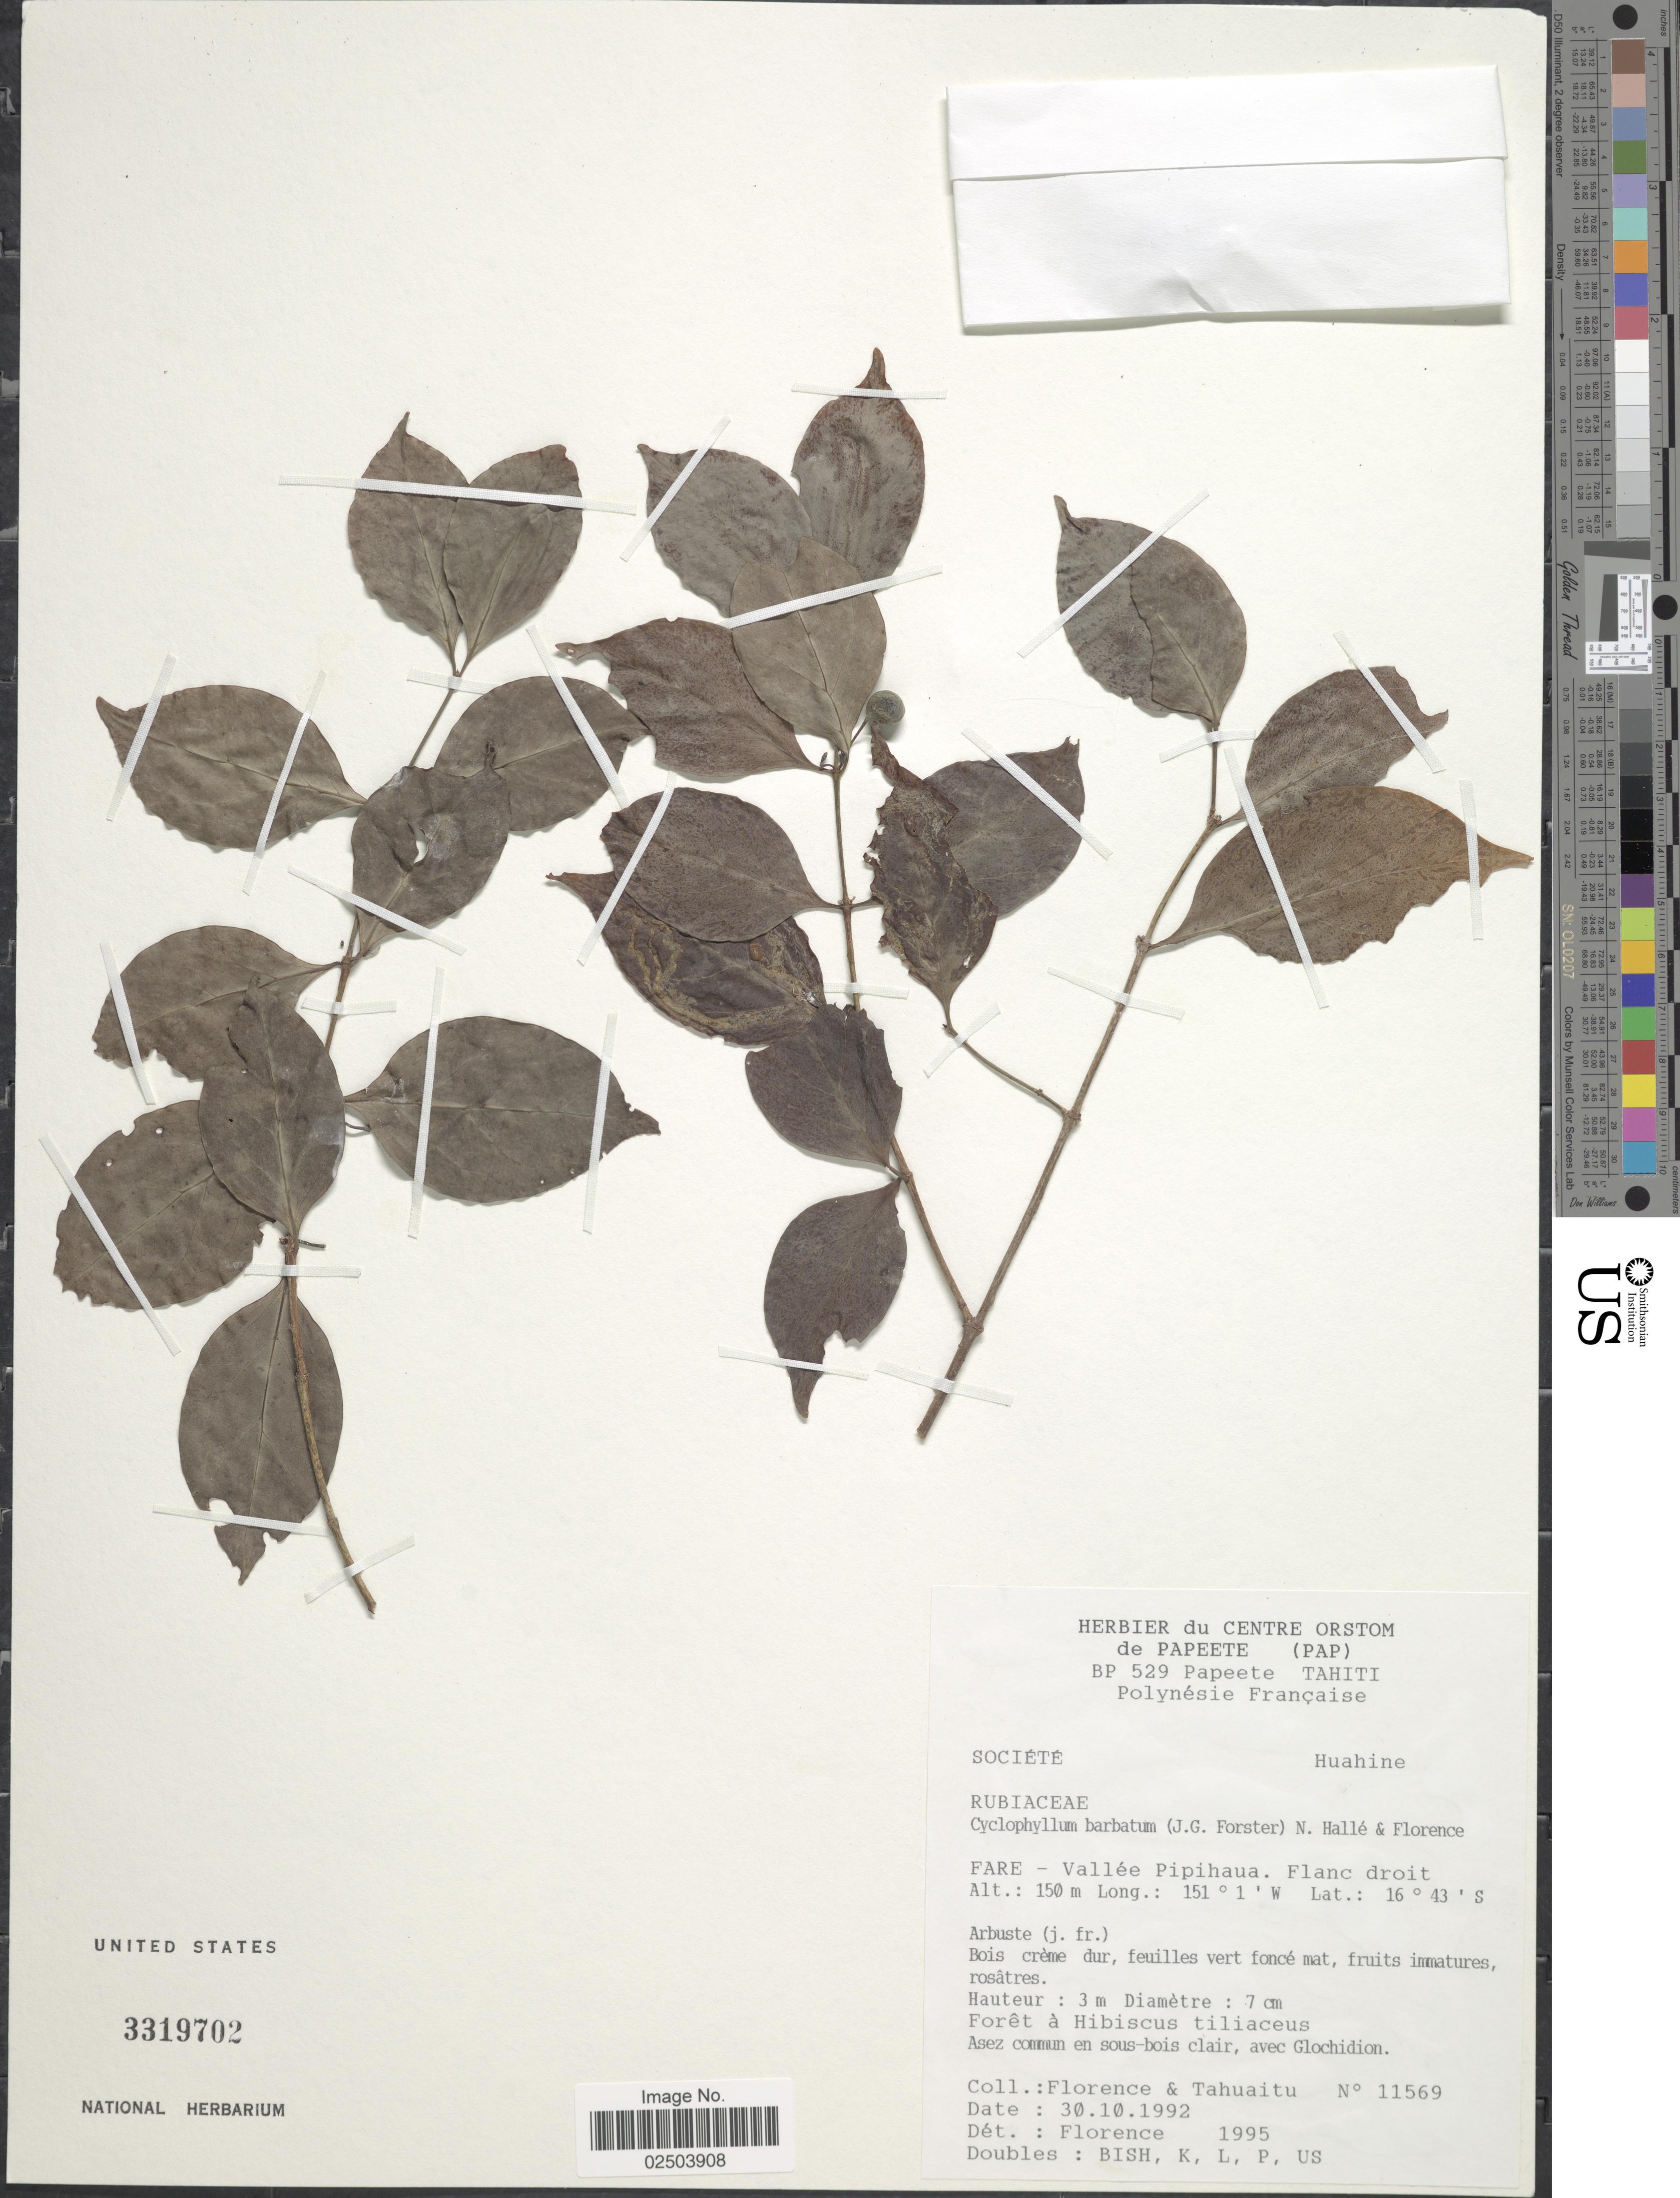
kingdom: Plantae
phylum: Tracheophyta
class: Magnoliopsida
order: Gentianales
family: Rubiaceae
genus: Cyclophyllum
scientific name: Cyclophyllum barbatum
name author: (G. Forst.) N. Hallé & J. Florence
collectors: -. Florence & -. Tahuaitu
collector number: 11569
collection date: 1992-10-30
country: French Polynesia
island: Huahine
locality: Societe, Huahine. Fare - Vallee Pipihaua. Flanc droit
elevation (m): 150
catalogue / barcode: US 3319702